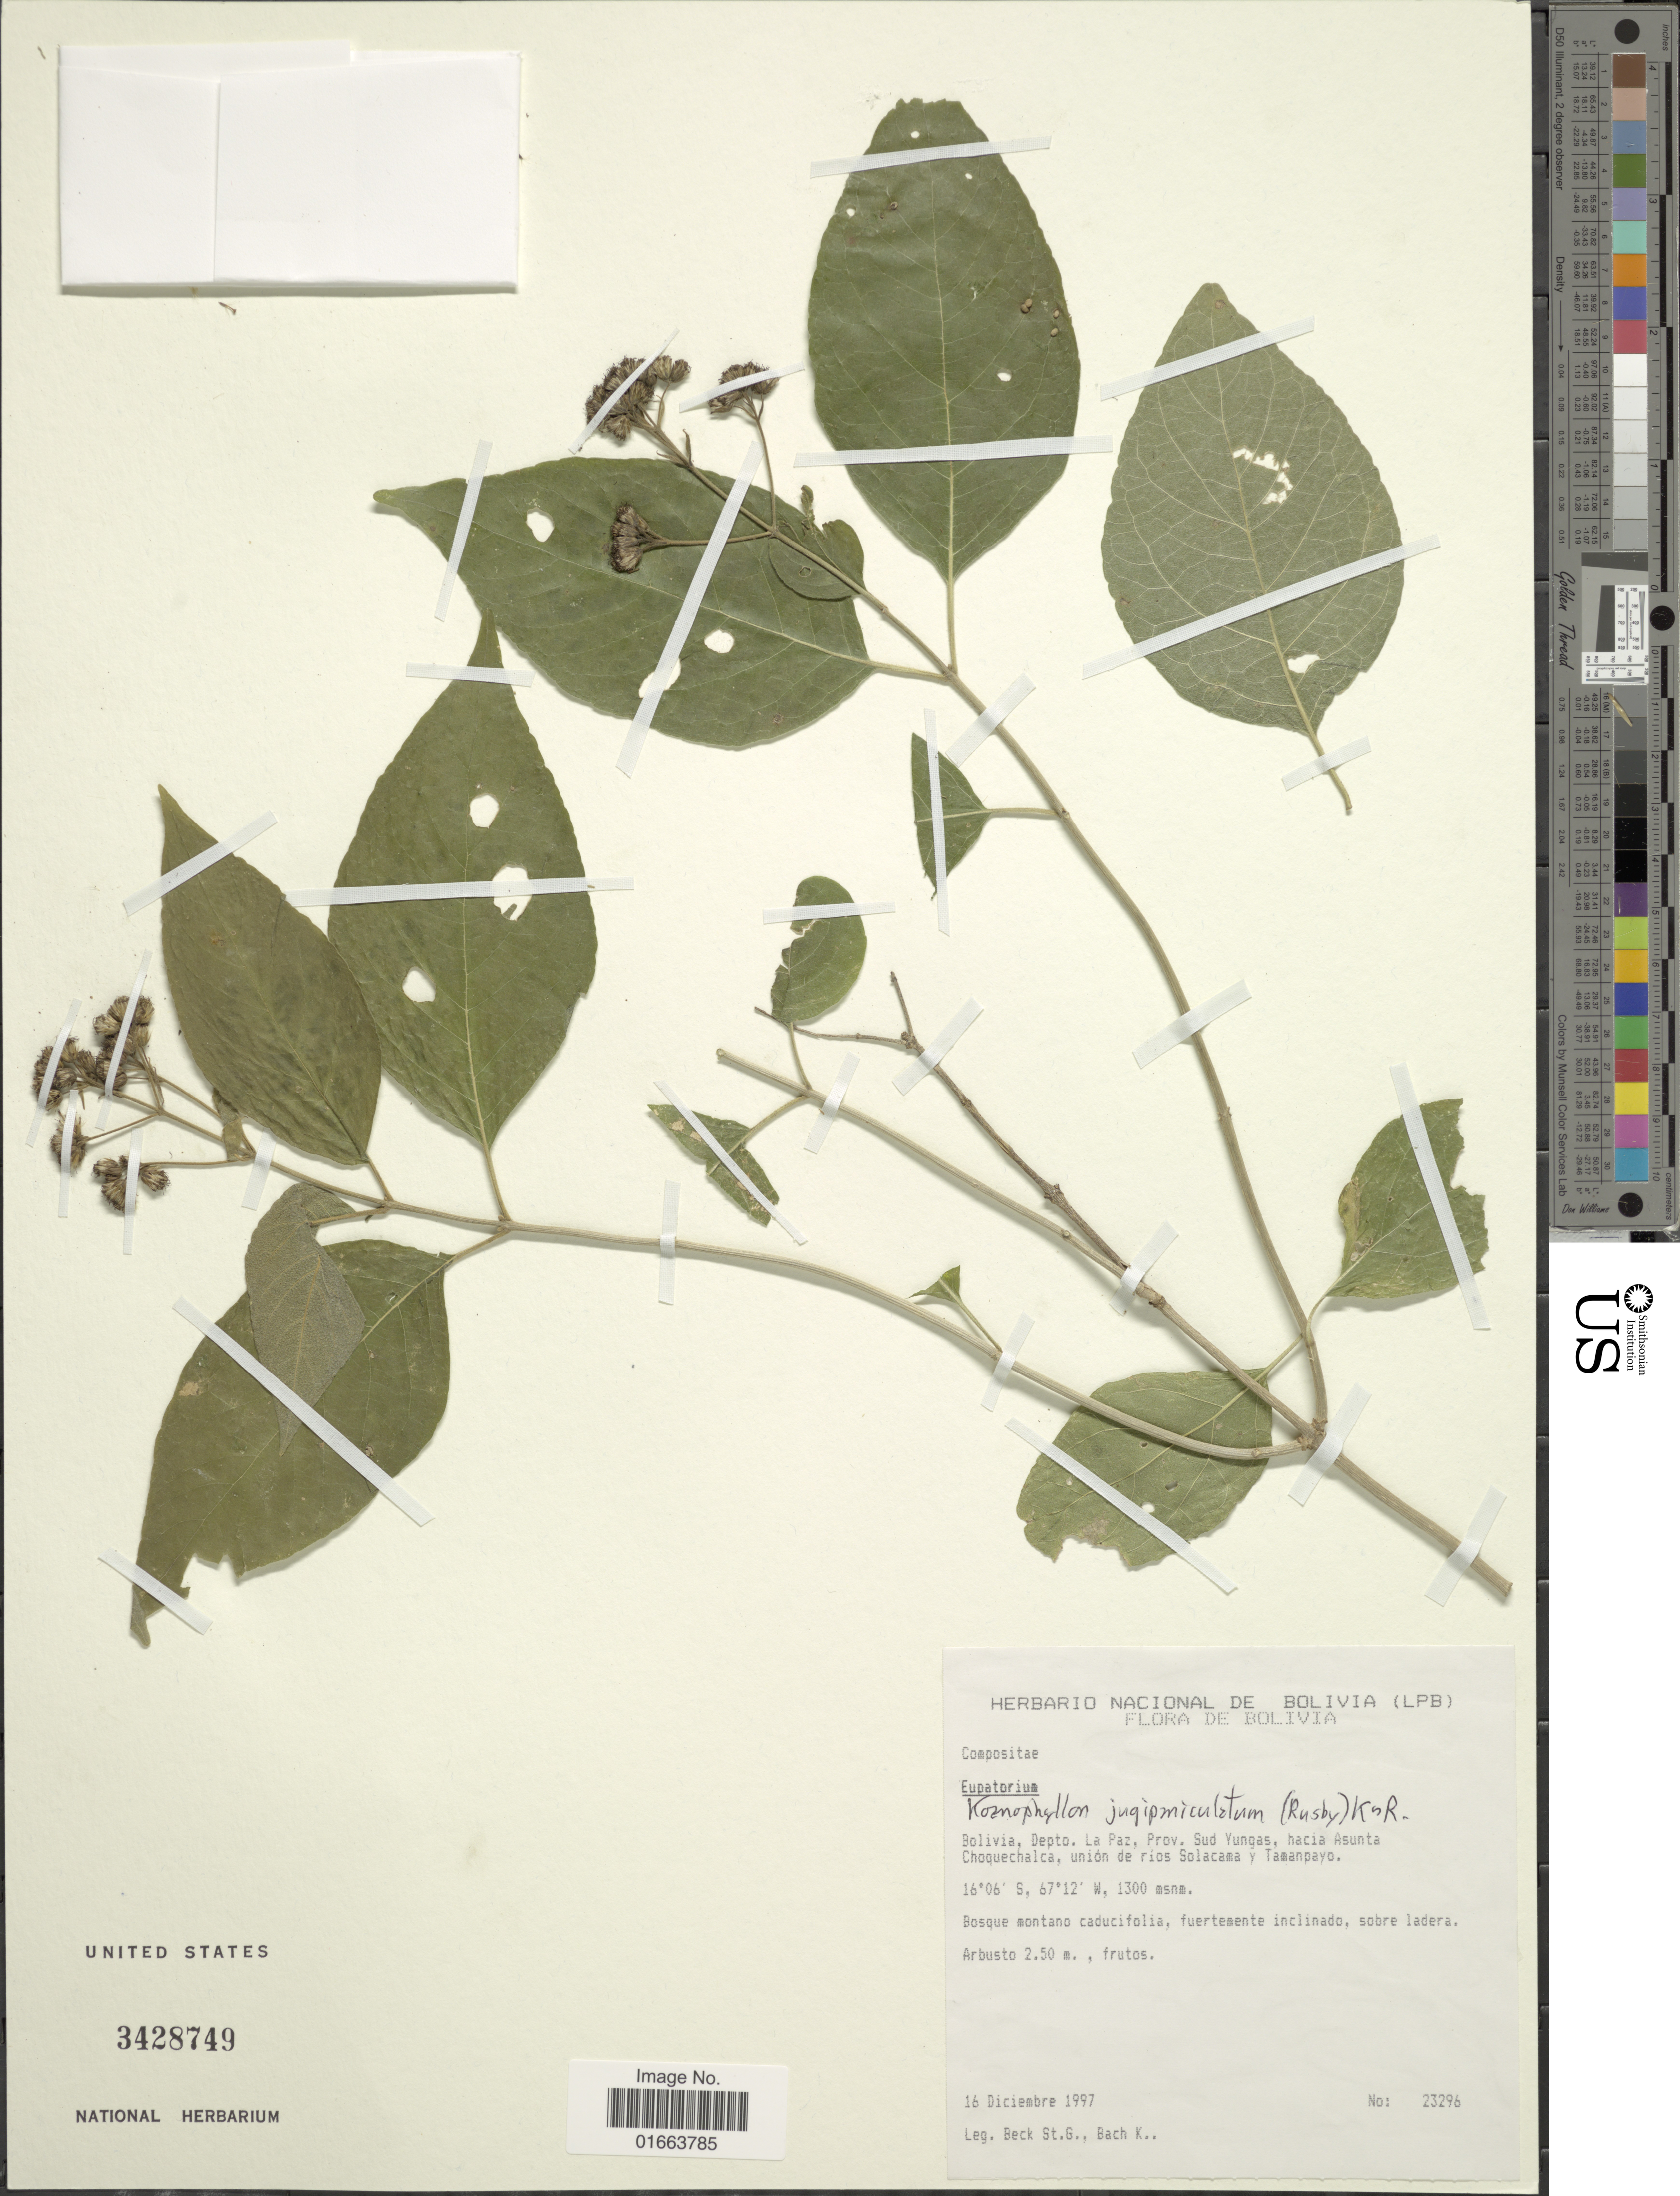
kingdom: Plantae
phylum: Tracheophyta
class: Magnoliopsida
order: Asterales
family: Asteraceae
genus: Koanophyllon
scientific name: Koanophyllon jugipaniculatum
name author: (Rusby) R.M. King & H. Rob.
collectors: S. G. Beck & K. Bach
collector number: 23296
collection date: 1997-12-16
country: Bolivia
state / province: La Paz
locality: Prov. Sud Yungas, hacia Asunta Choquechalca, unión de ríos Solacama y Tamanpayo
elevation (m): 1300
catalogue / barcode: US 3428749